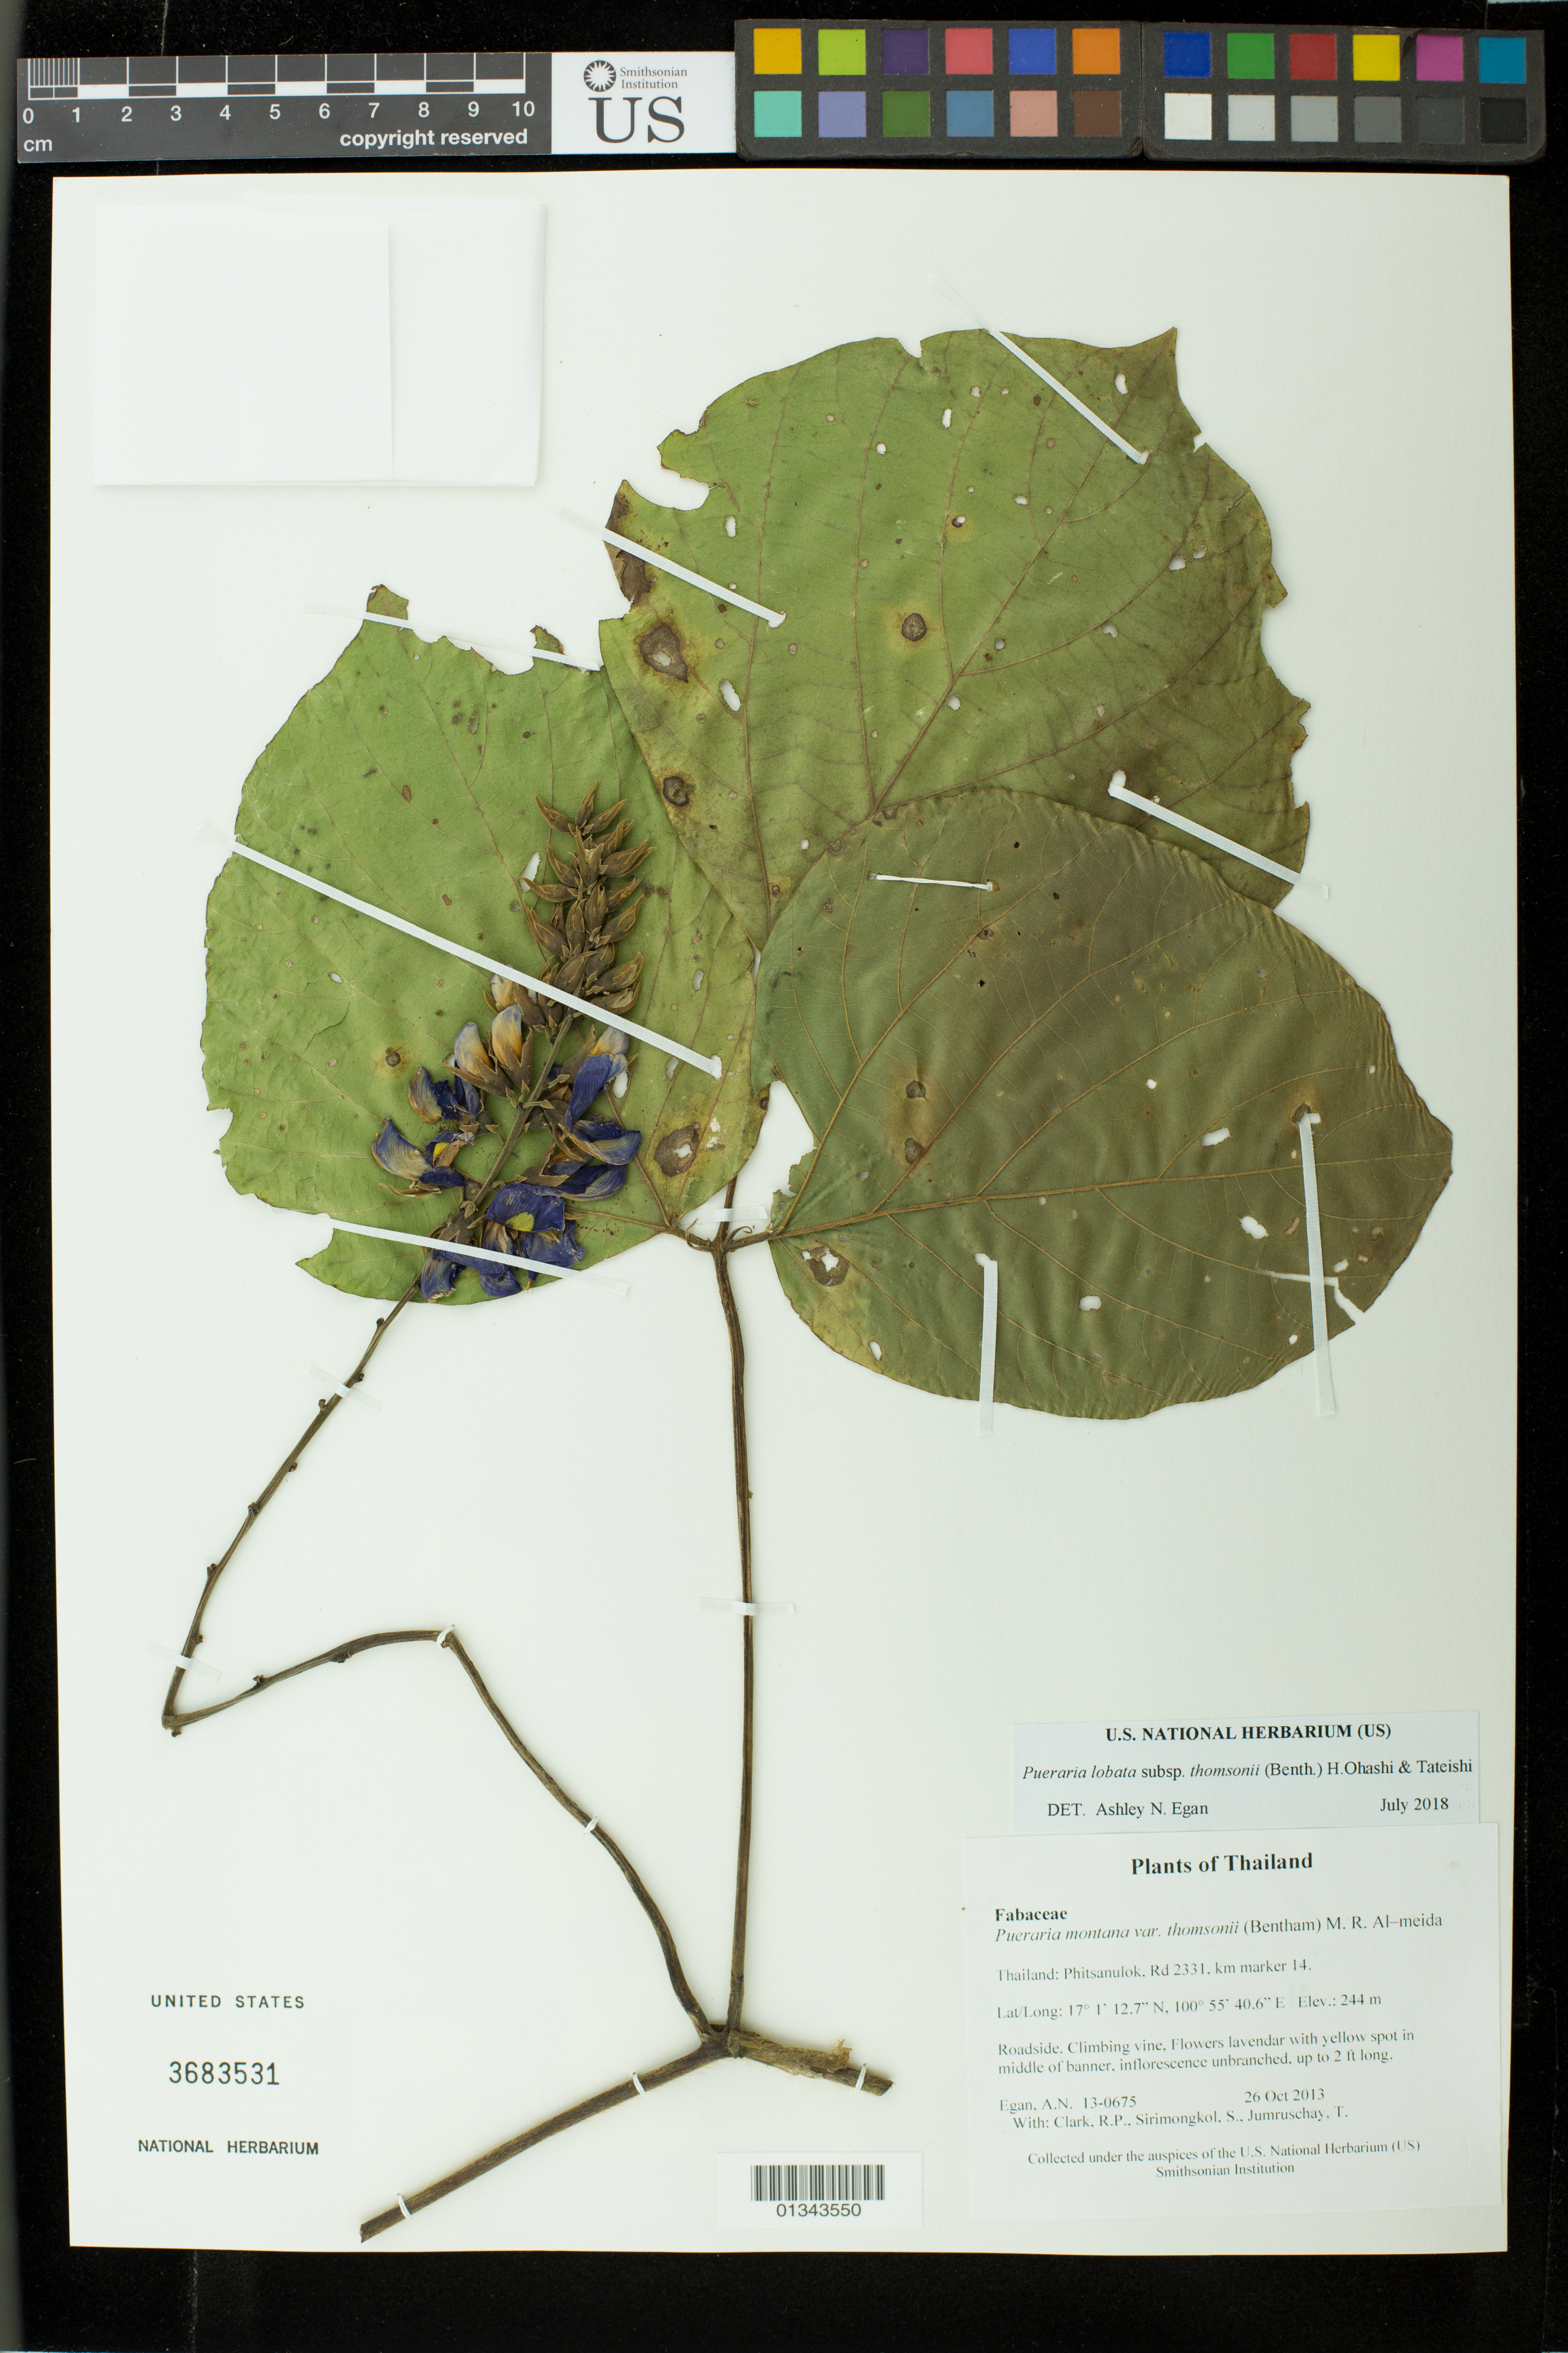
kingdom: Plantae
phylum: Tracheophyta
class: Magnoliopsida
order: Fabales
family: Fabaceae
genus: Pueraria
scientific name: Pueraria lobata var. thomsonii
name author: (Benth.) Maesen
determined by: Egan, Ashley N., (US), Smithsonian Institution - National Museum of Natural History (UNITED STATES)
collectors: A. N. Egan, R. P. Clark, S. Sirimongkol & T. Jumruschay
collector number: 13-0675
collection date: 2013-10-26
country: Thailand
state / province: Phitsanulok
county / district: Nakhon Thai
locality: Rd 2331, km marker 14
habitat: Roadside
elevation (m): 244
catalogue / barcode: US 3683531